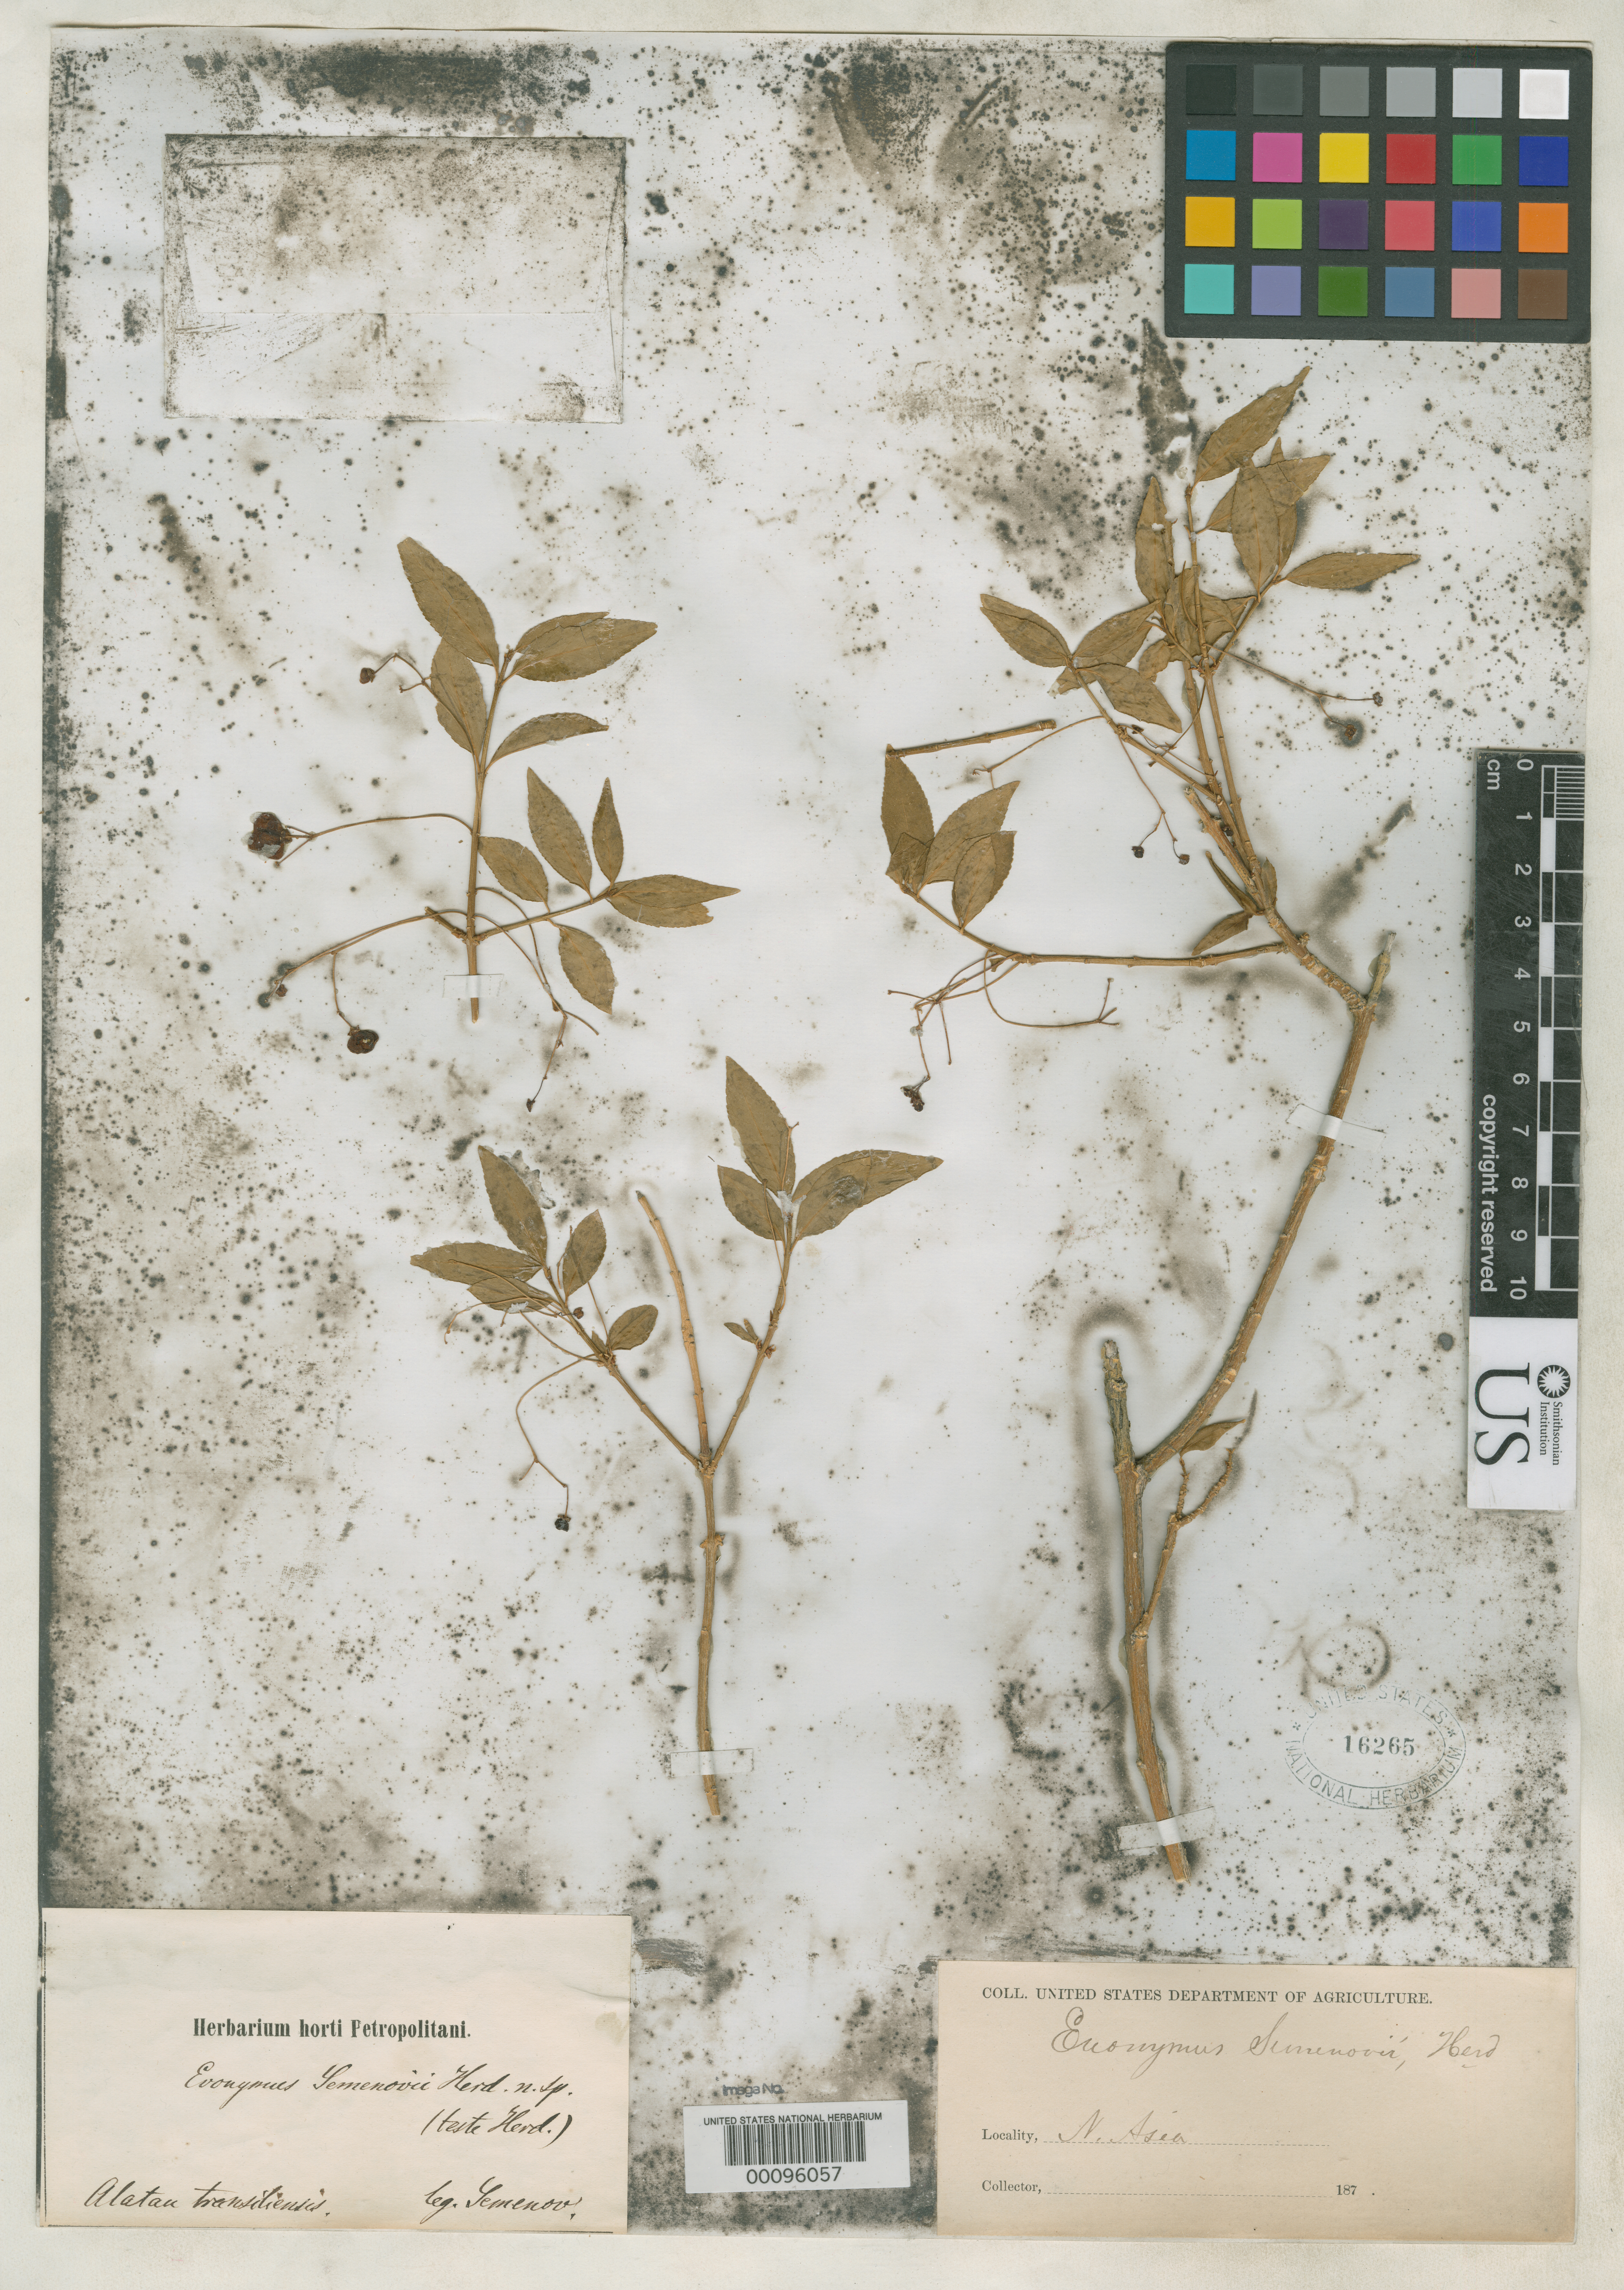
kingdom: Plantae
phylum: Tracheophyta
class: Magnoliopsida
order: Celastrales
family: Celastraceae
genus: Euonymus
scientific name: Euonymus semenovii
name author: Herder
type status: Isotype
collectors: P. P. Semenov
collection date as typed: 1857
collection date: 1857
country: Kazakhstan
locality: Ala Tav Transiliensis.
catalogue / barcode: US 16265